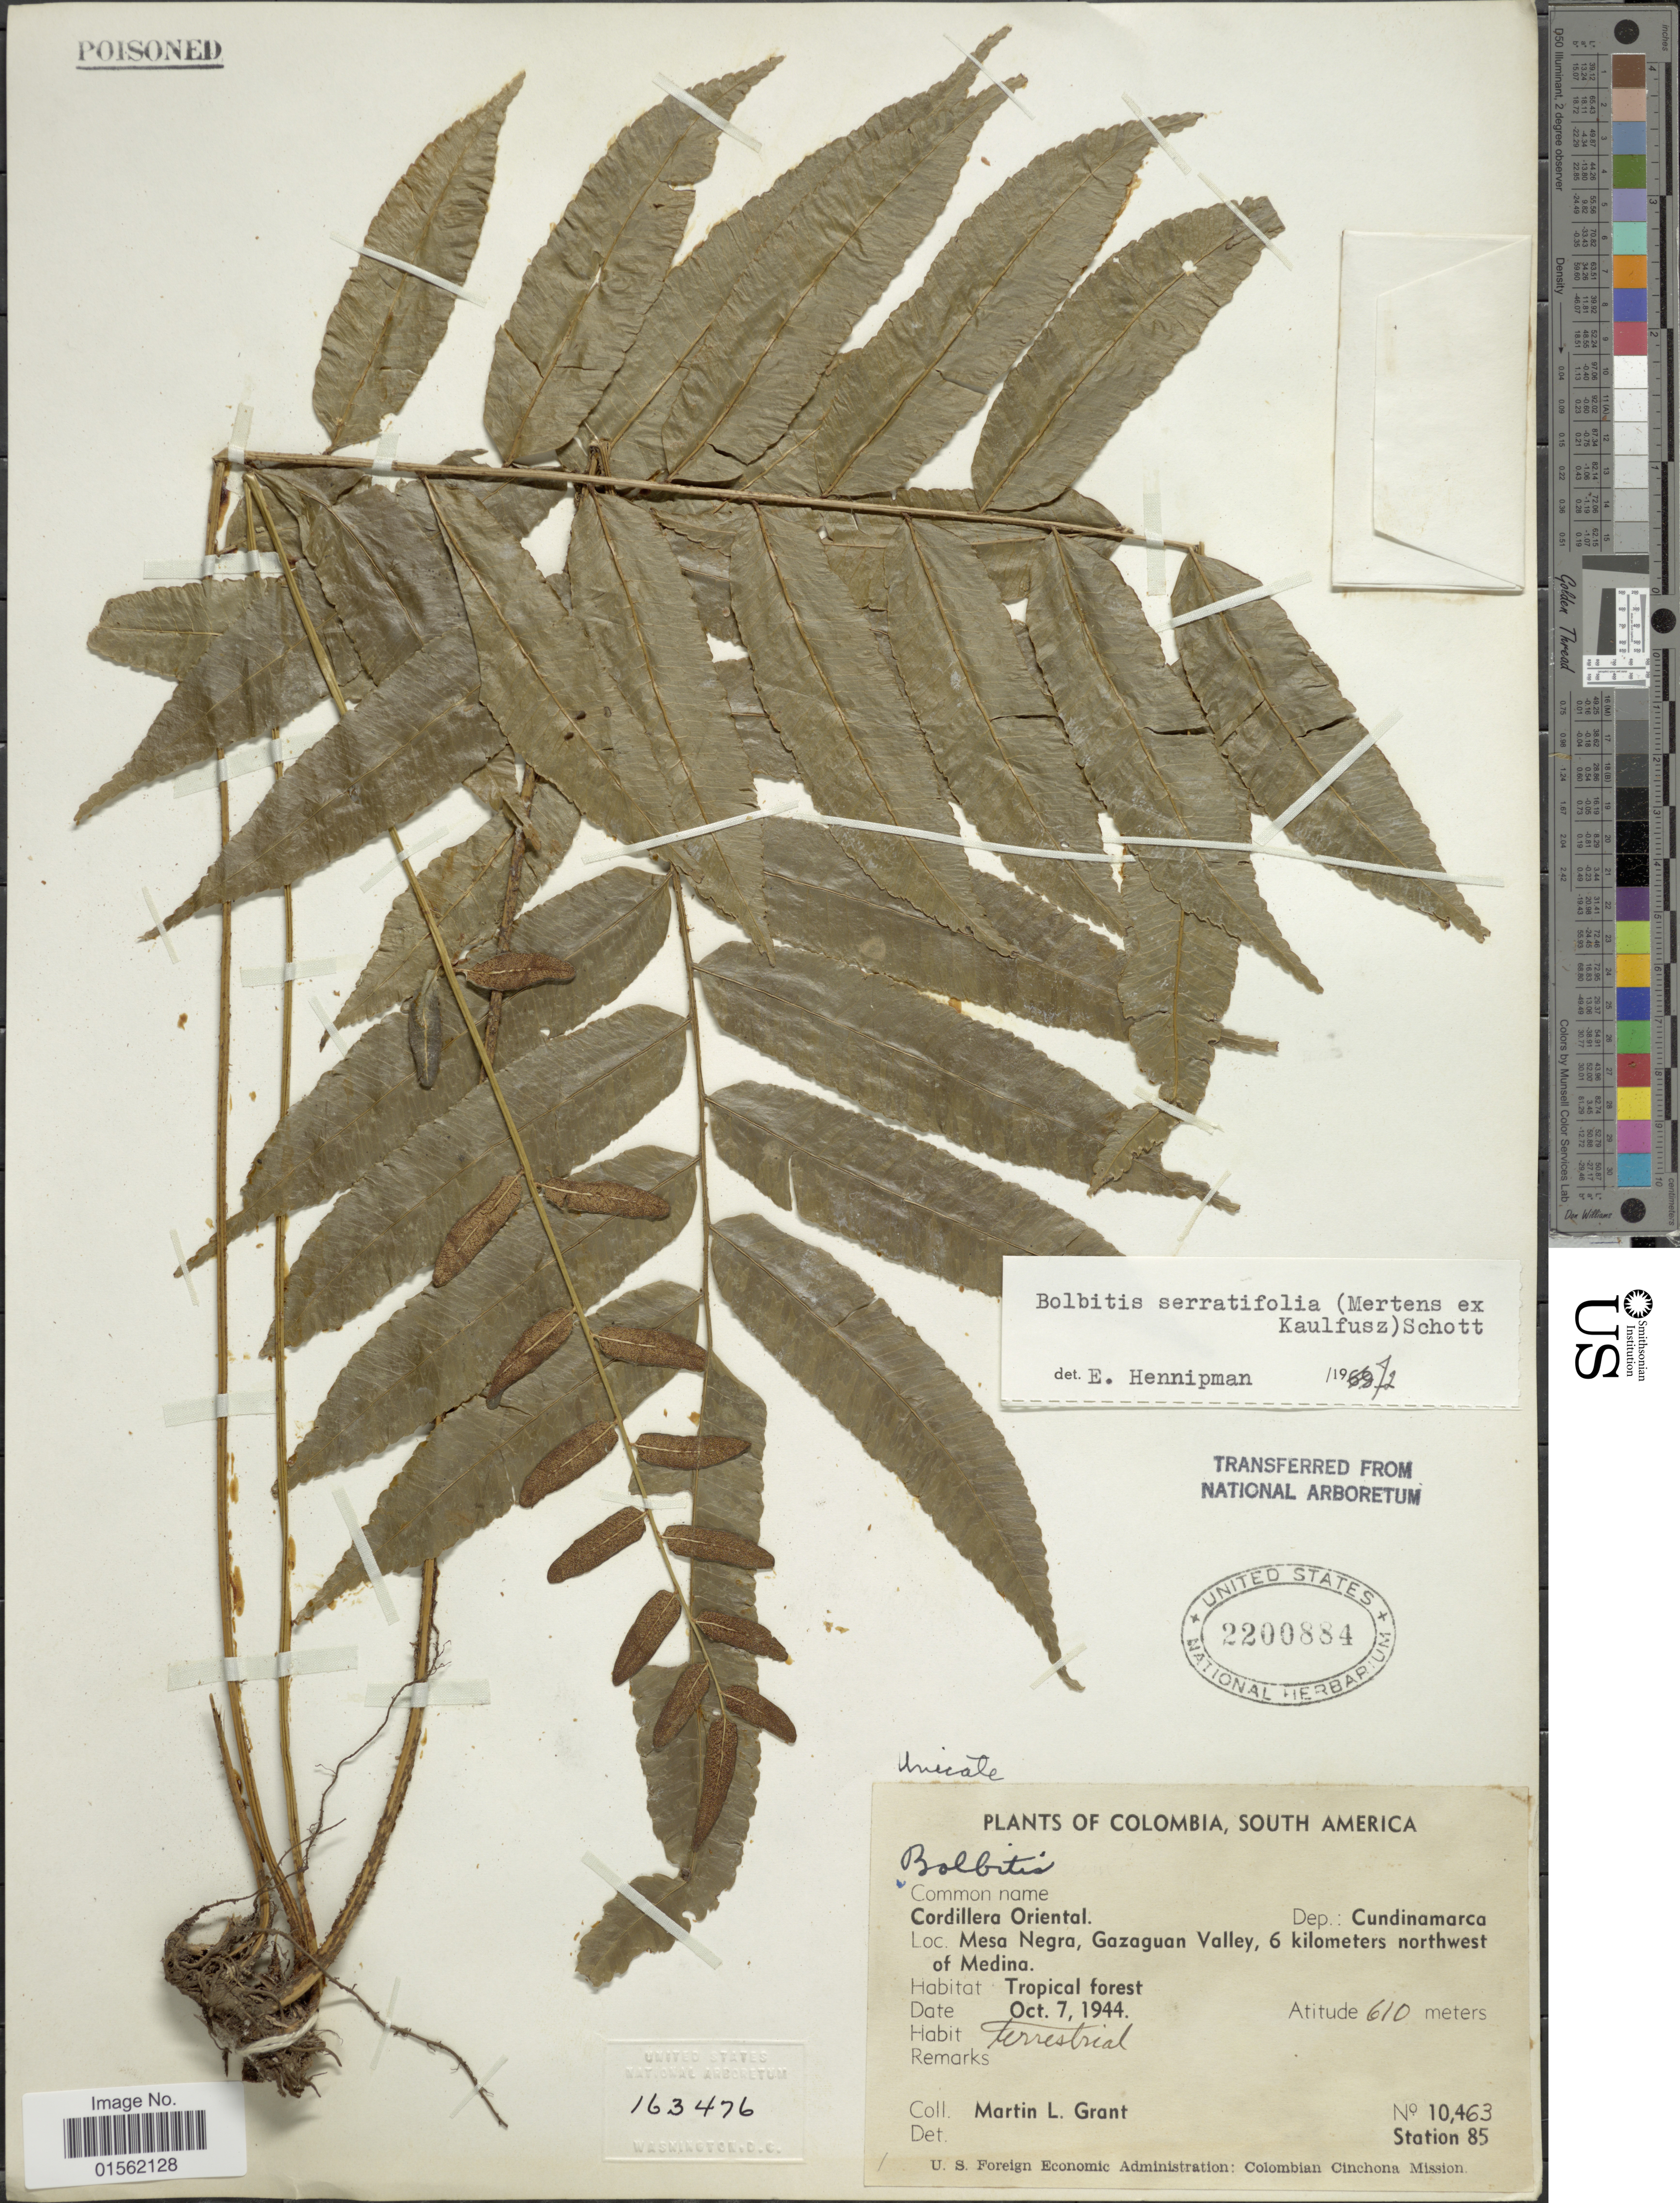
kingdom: Plantae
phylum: Tracheophyta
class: Polypodiopsida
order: Polypodiales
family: Dryopteridaceae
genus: Bolbitis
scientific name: Bolbitis serratifolia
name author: (Mert. ex Kaulf.) Schott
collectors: M. L. Grant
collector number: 10463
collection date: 1944-10-07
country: Colombia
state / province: Cundinamarca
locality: South America, Cordillera Oriental, Mesa Negra, Gazuguan Valley, 6 kilomters northwest of Medina, Station 85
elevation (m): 610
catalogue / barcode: US 2200884